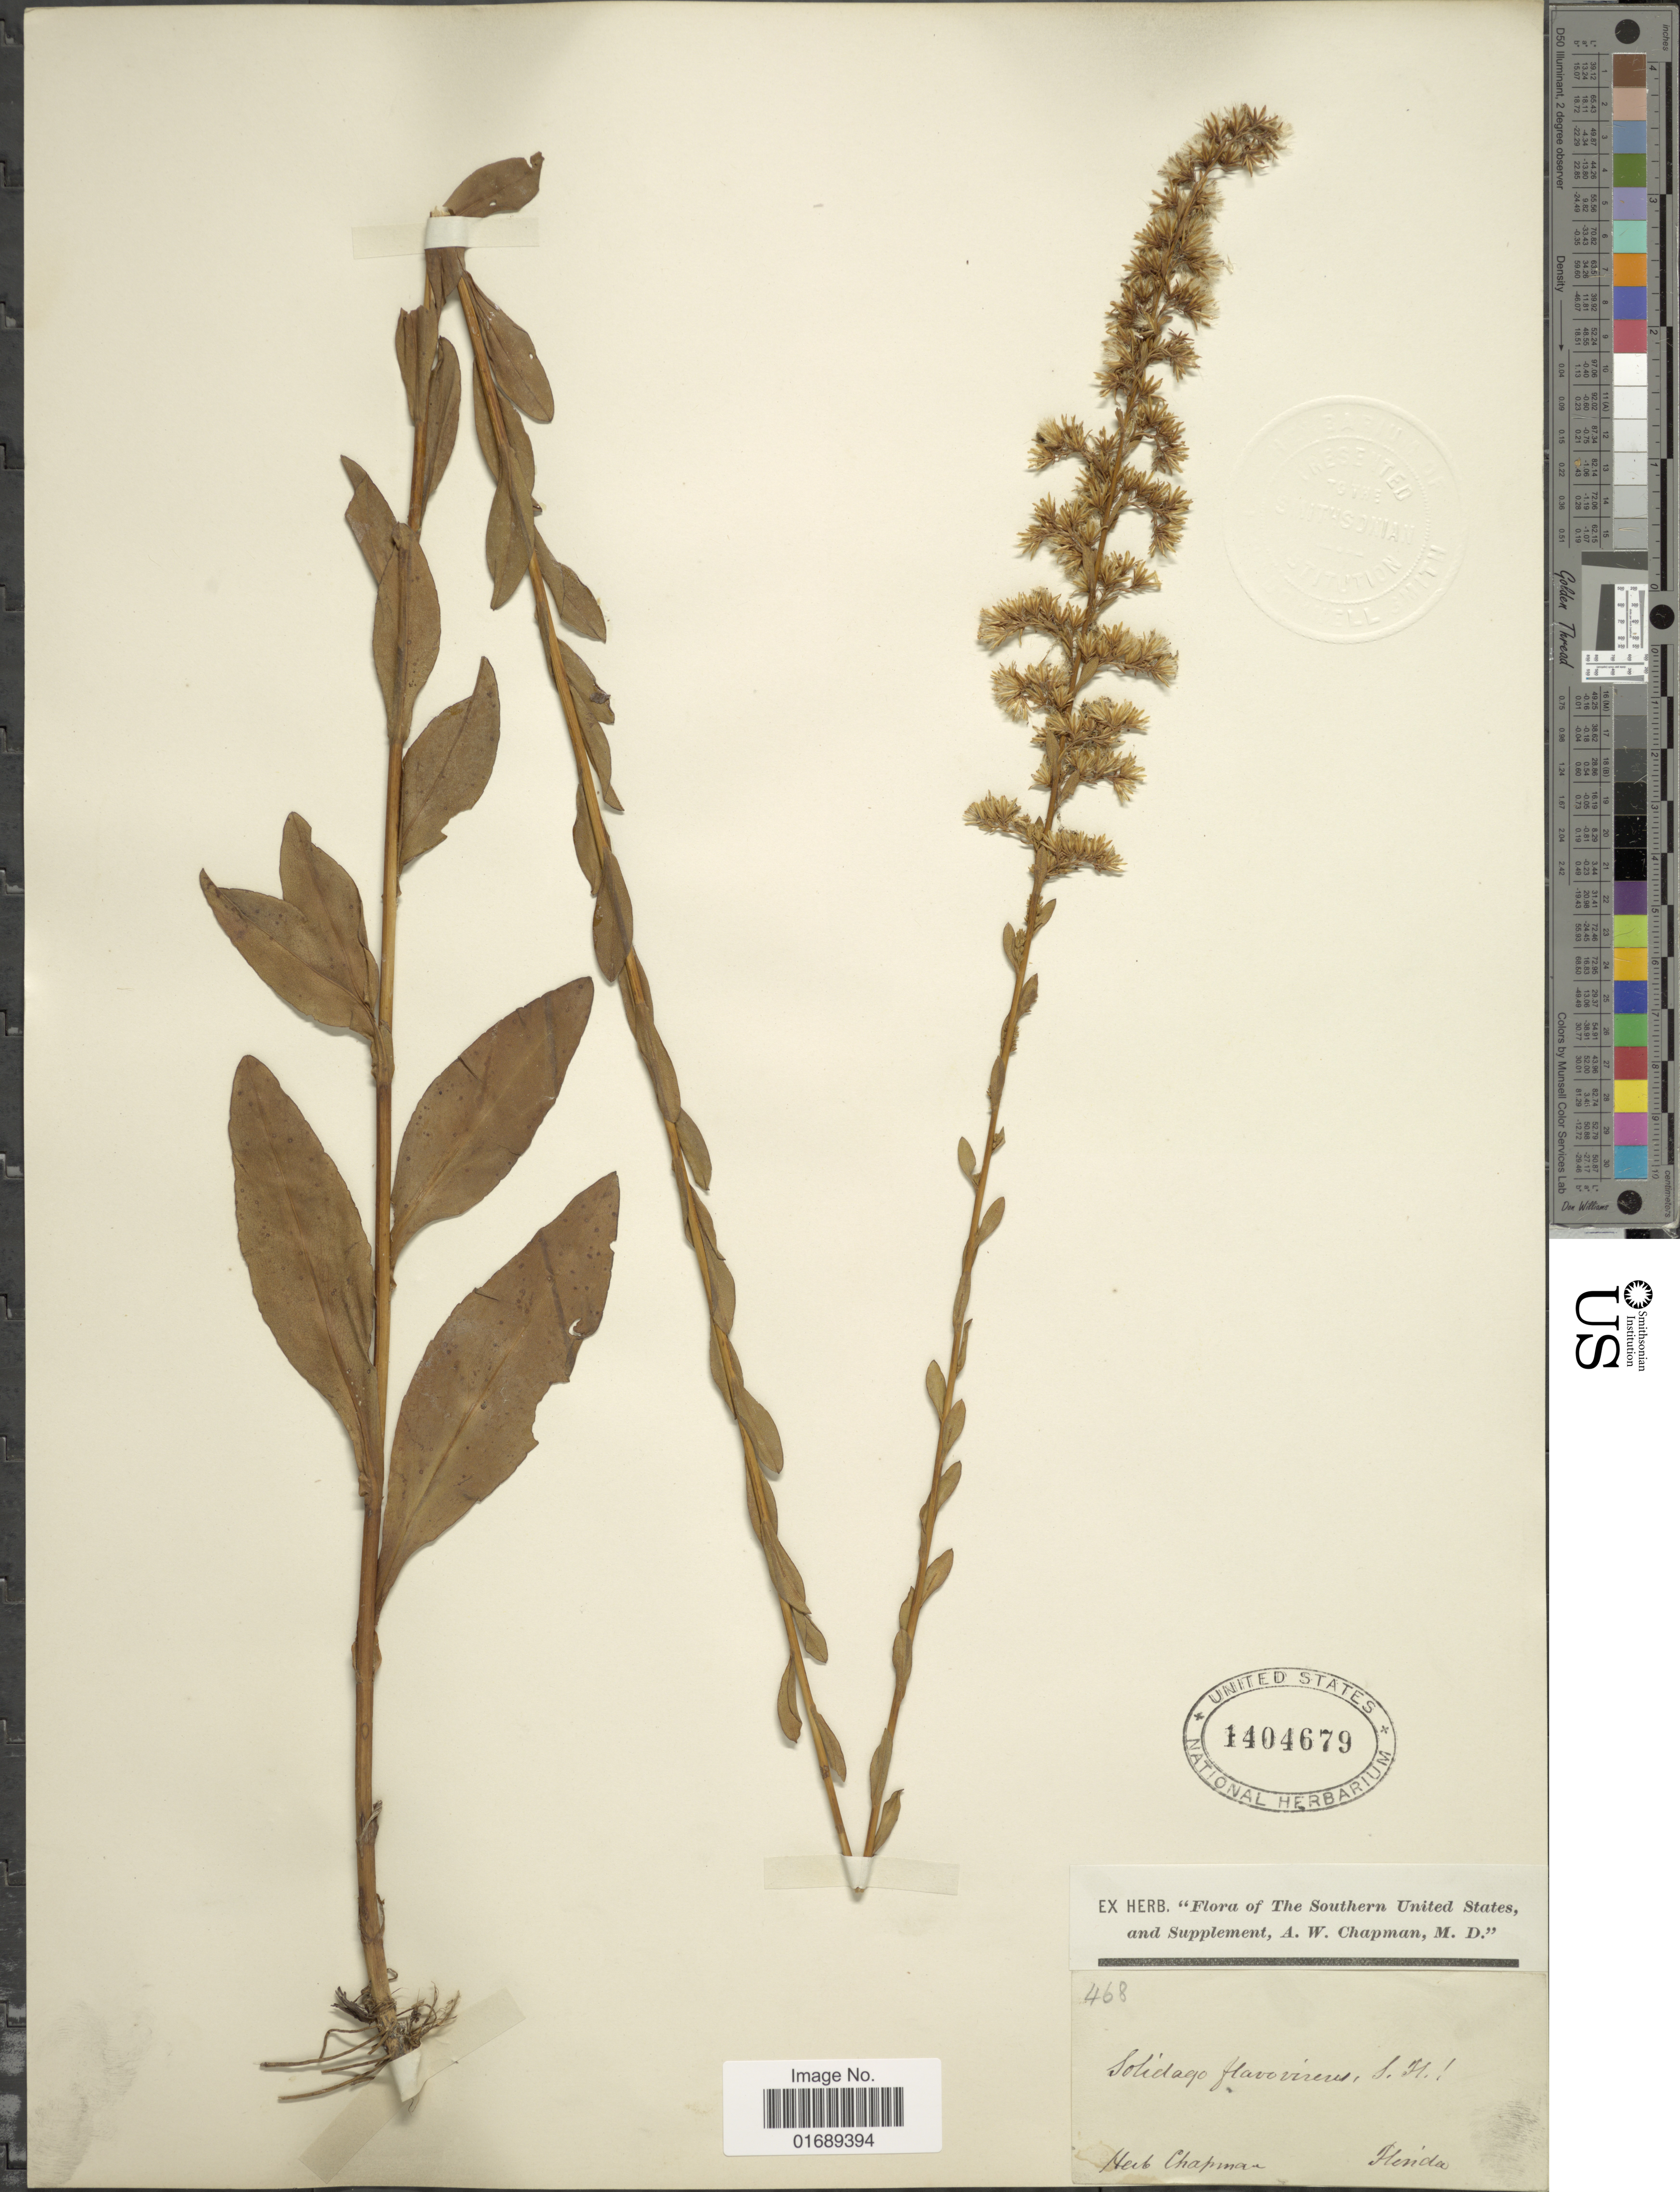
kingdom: Plantae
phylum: Tracheophyta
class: Magnoliopsida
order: Asterales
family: Asteraceae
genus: Solidago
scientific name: Solidago patula var. strictula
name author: Torr. & A. Gray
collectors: ex herb. Chapman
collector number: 468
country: United States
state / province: Florida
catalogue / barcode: US 1404679